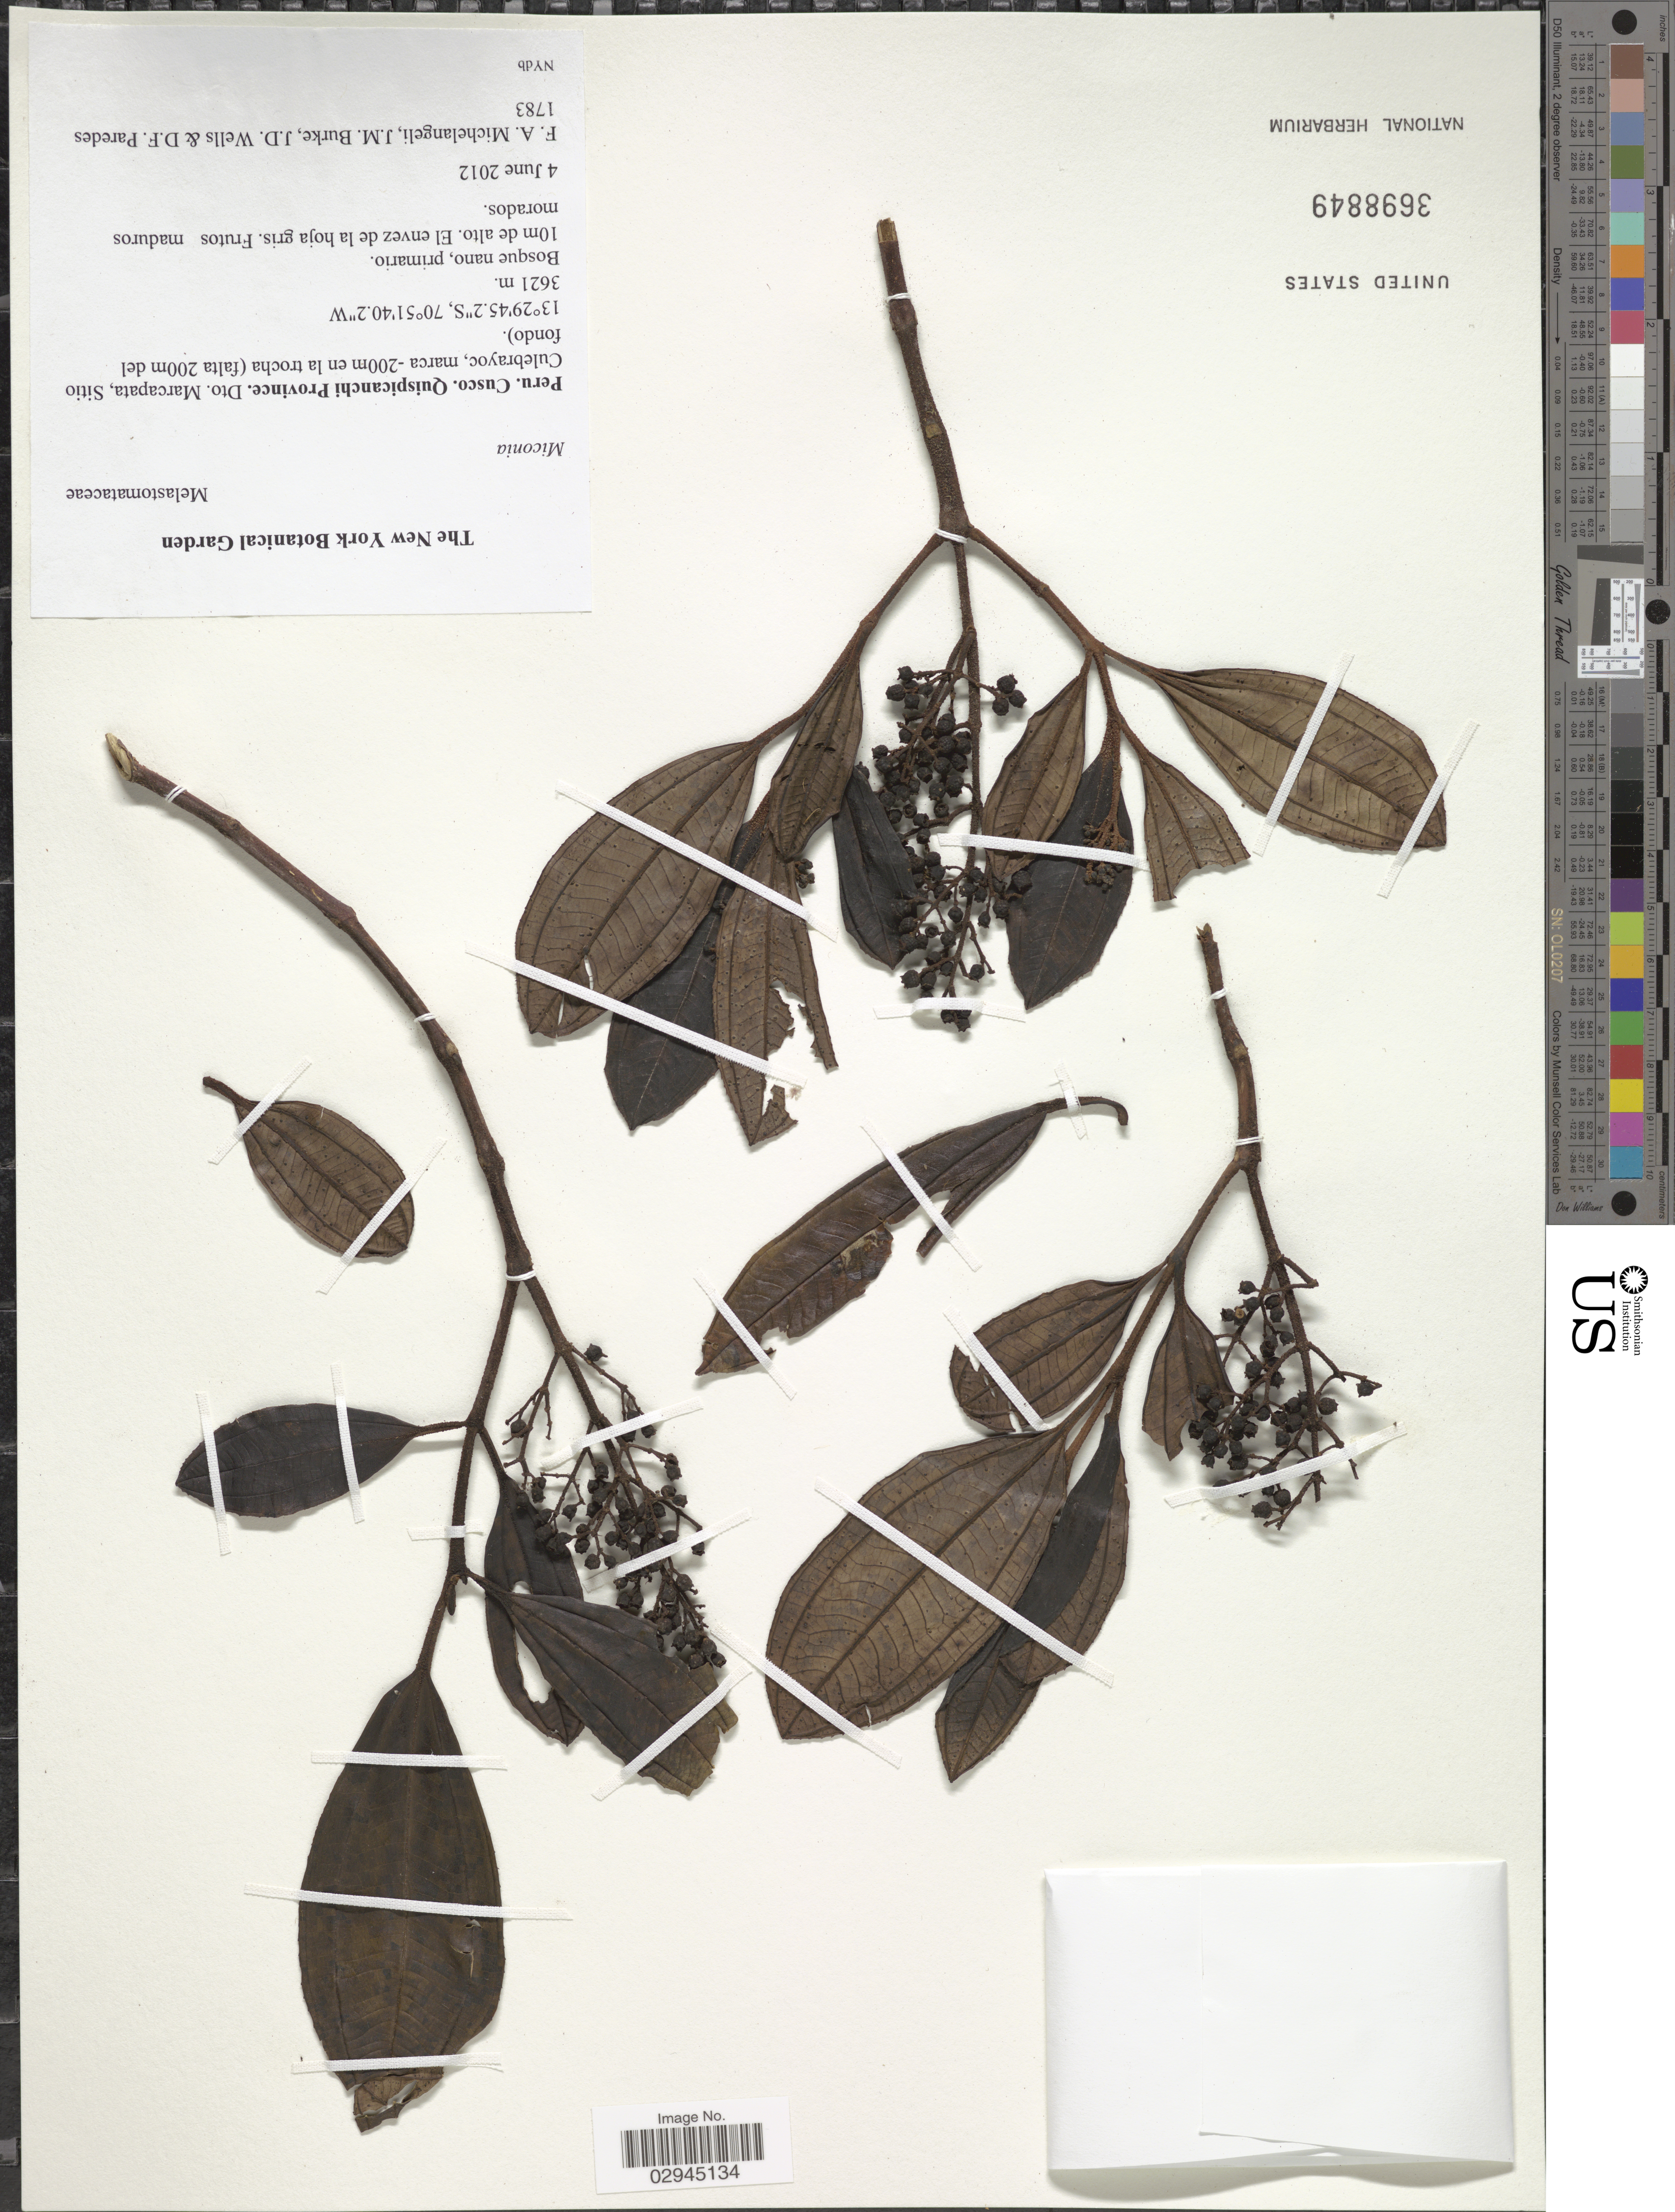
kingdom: Plantae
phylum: Tracheophyta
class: Magnoliopsida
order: Myrtales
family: Melastomataceae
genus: Miconia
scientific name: Miconia sp.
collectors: F. A. Michelangeli, Jac. M. Burke, J. Wells & D. Paredes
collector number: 1783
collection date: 2012-06-04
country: Peru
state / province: Cusco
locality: Quispicanchi Province. Dto. Marcapata, Sitio Culebrayoc, marca-200m en la trocha (falta 200m del fondo).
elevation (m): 3621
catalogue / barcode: US 3698849